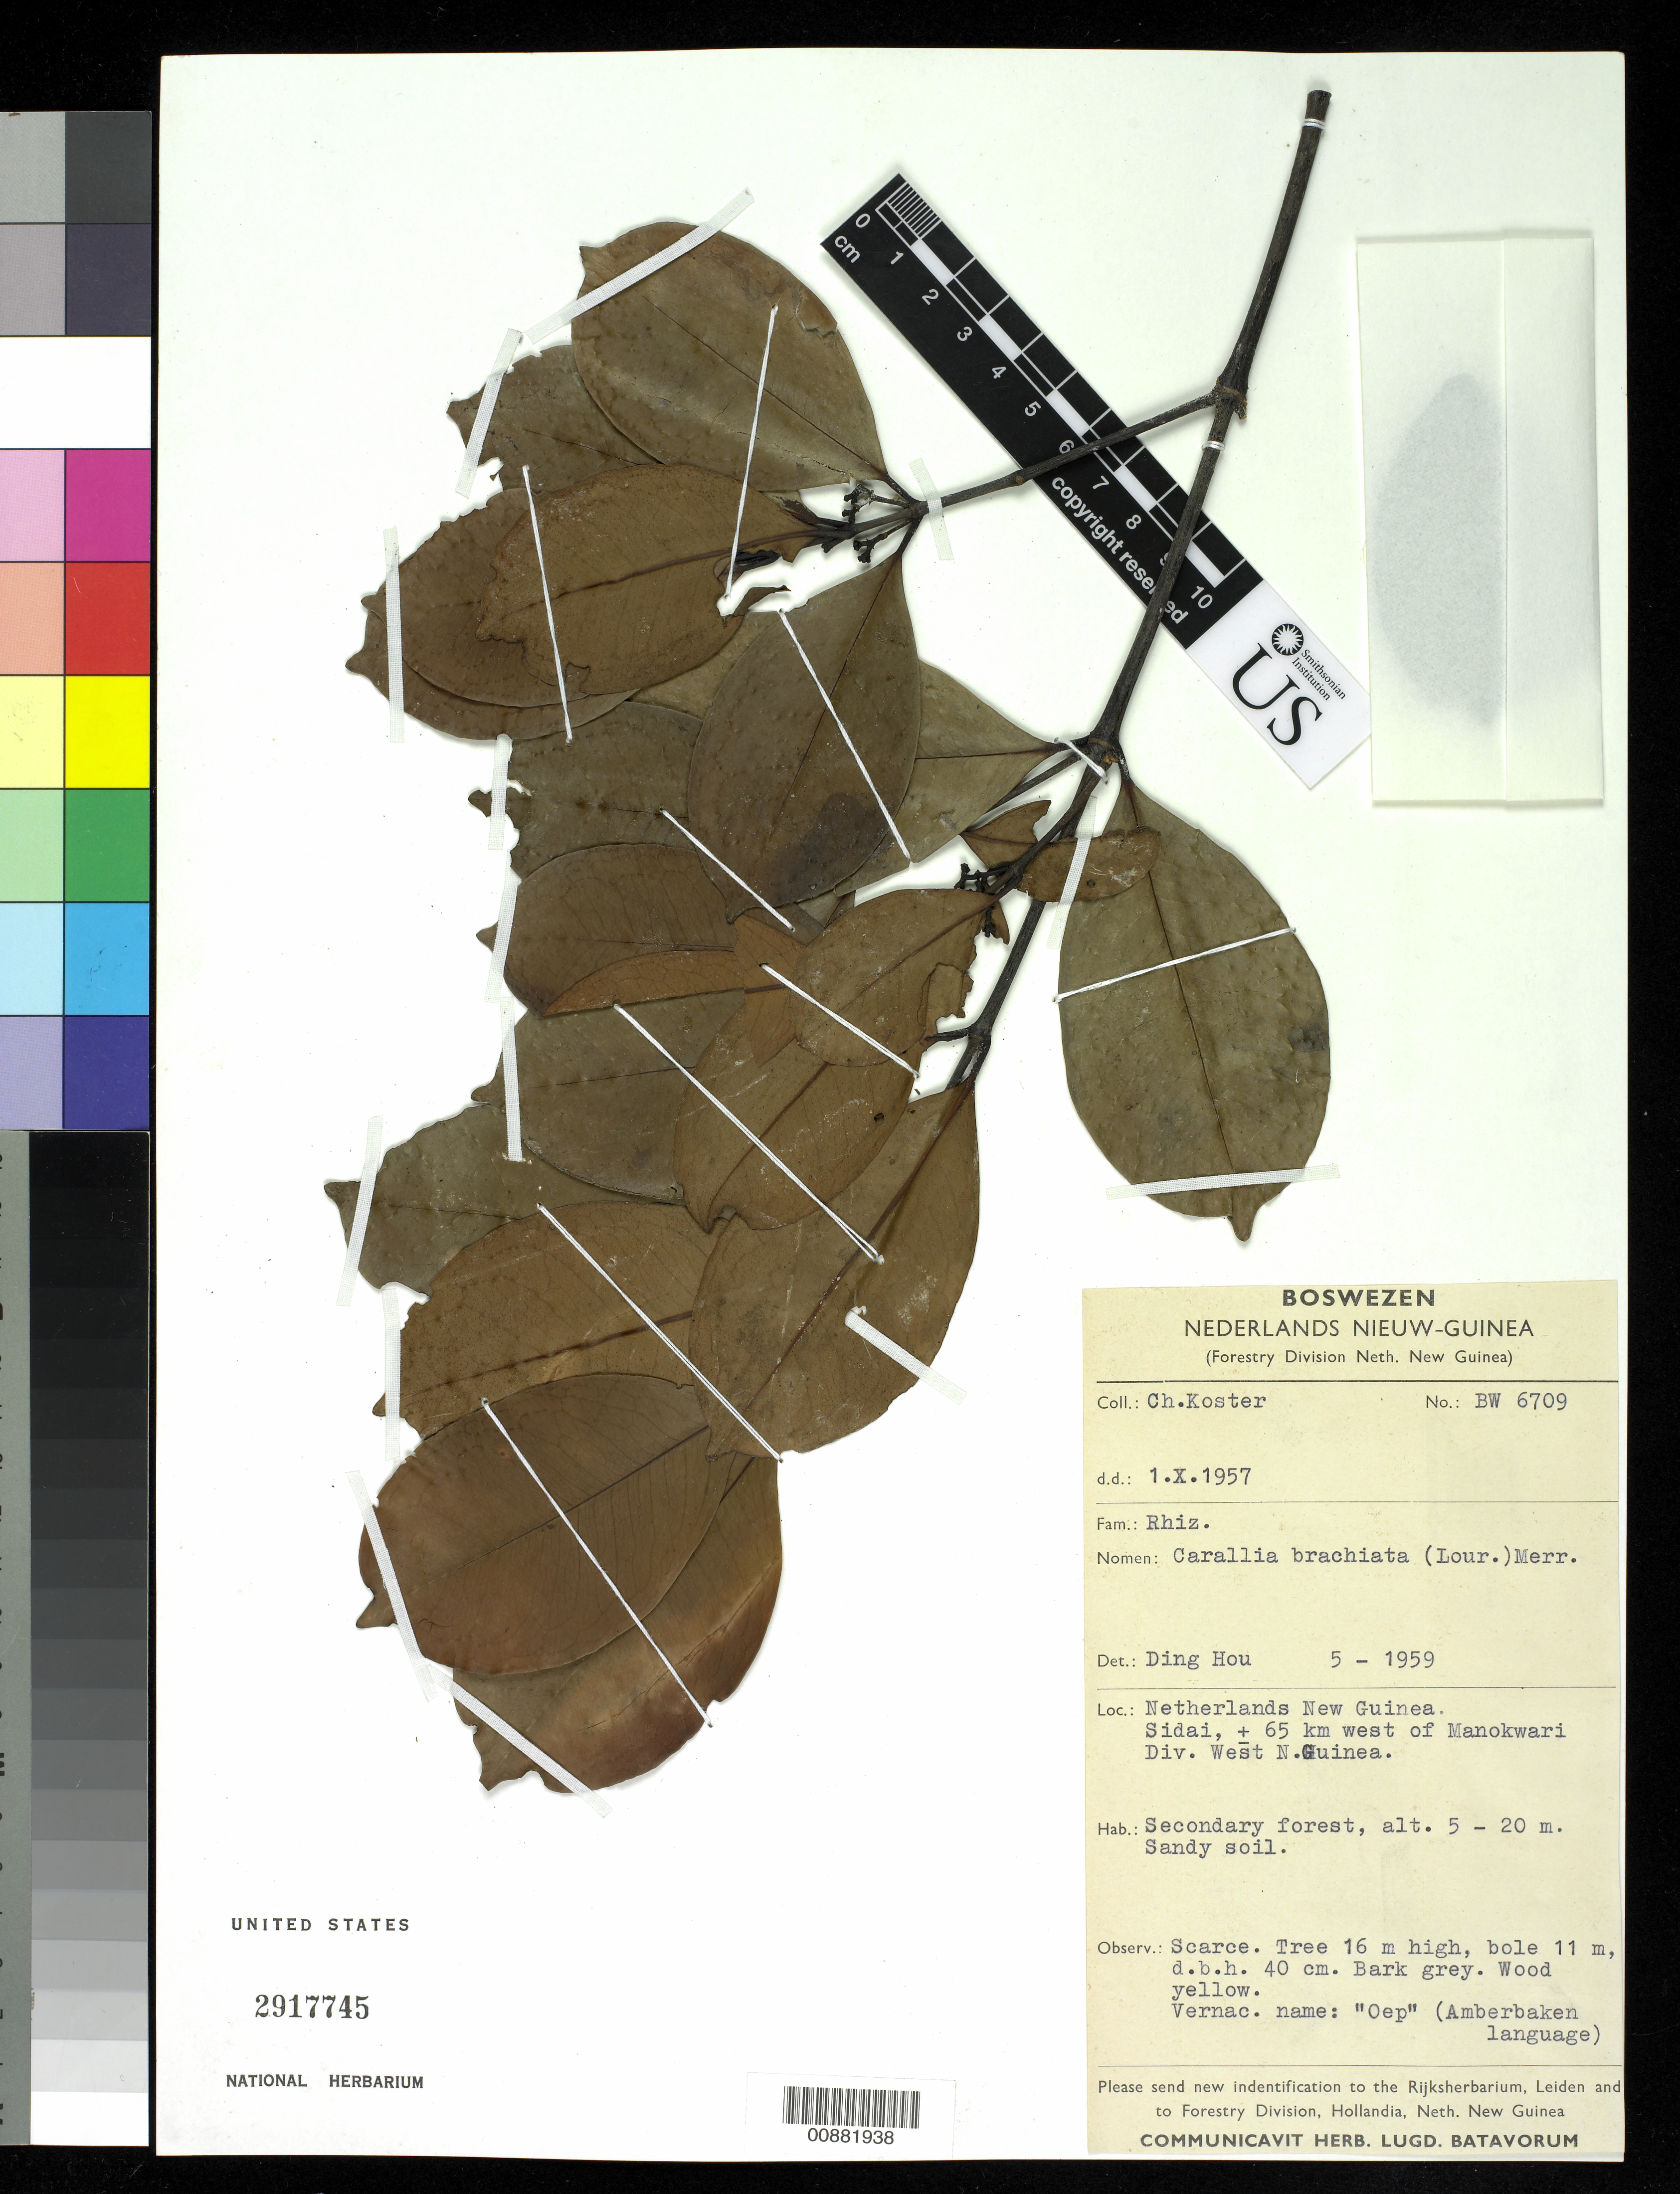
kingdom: Plantae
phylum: Tracheophyta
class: Magnoliopsida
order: Malpighiales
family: Rhizophoraceae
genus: Carallia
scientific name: Carallia brachiata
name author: (Lour.) Merr.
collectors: C. Koster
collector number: BW 6709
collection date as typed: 01 --- 1957 or -- Jan 1957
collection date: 1957-01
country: Indonesia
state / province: Papua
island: New Guinea I.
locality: Irian Barat (formerly Netherlands New Guinea), Sidai, approx. 65 km west of Manokwari, Div. West N. Guinea. Irian Jaya.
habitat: Secondary forest. Sandy soil.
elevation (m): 5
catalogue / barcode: US 2917746